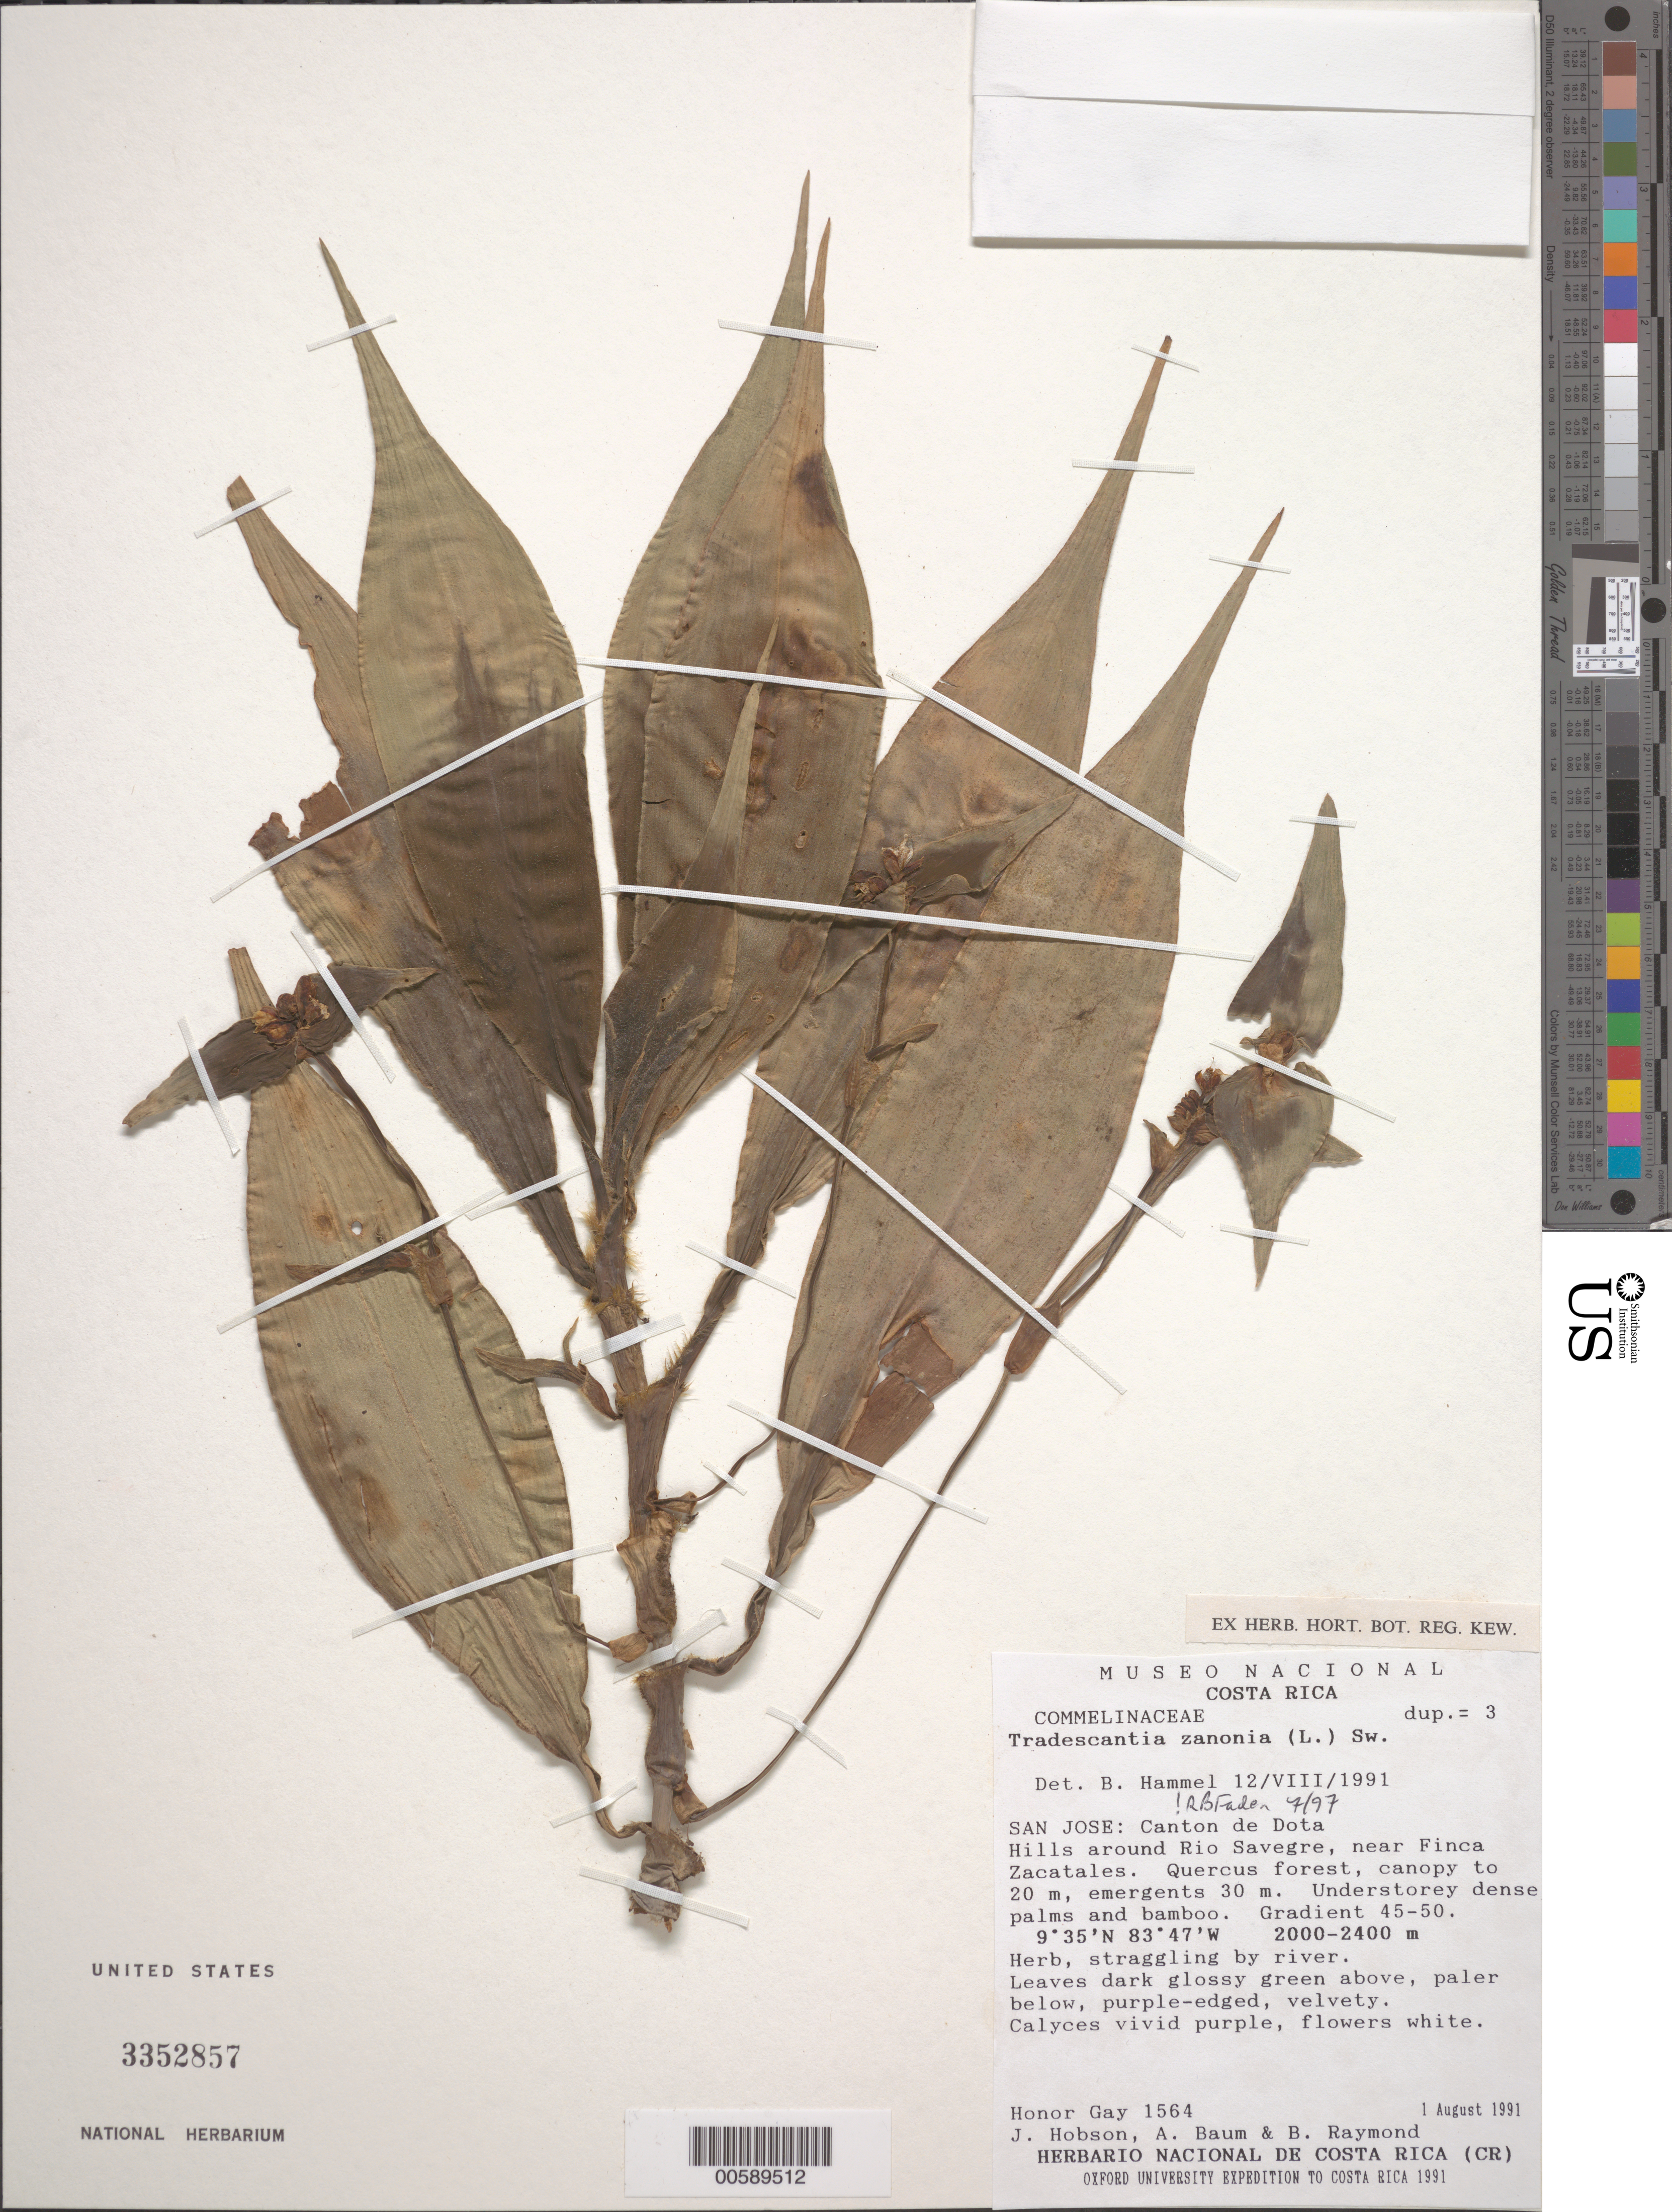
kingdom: Plantae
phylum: Tracheophyta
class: Liliopsida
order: Commelinales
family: Commelinaceae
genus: Tradescantia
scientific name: Tradescantia zanonia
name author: (L.) Sw.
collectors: H. Gay, J. Hobson, A. Baum & B. Raymond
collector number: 1564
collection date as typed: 01 Aug 1991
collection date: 1991-08-01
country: Costa Rica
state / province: San José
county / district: Dota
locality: Canton de dota hills around rio savegre, near finca zacatales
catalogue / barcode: US 3352857